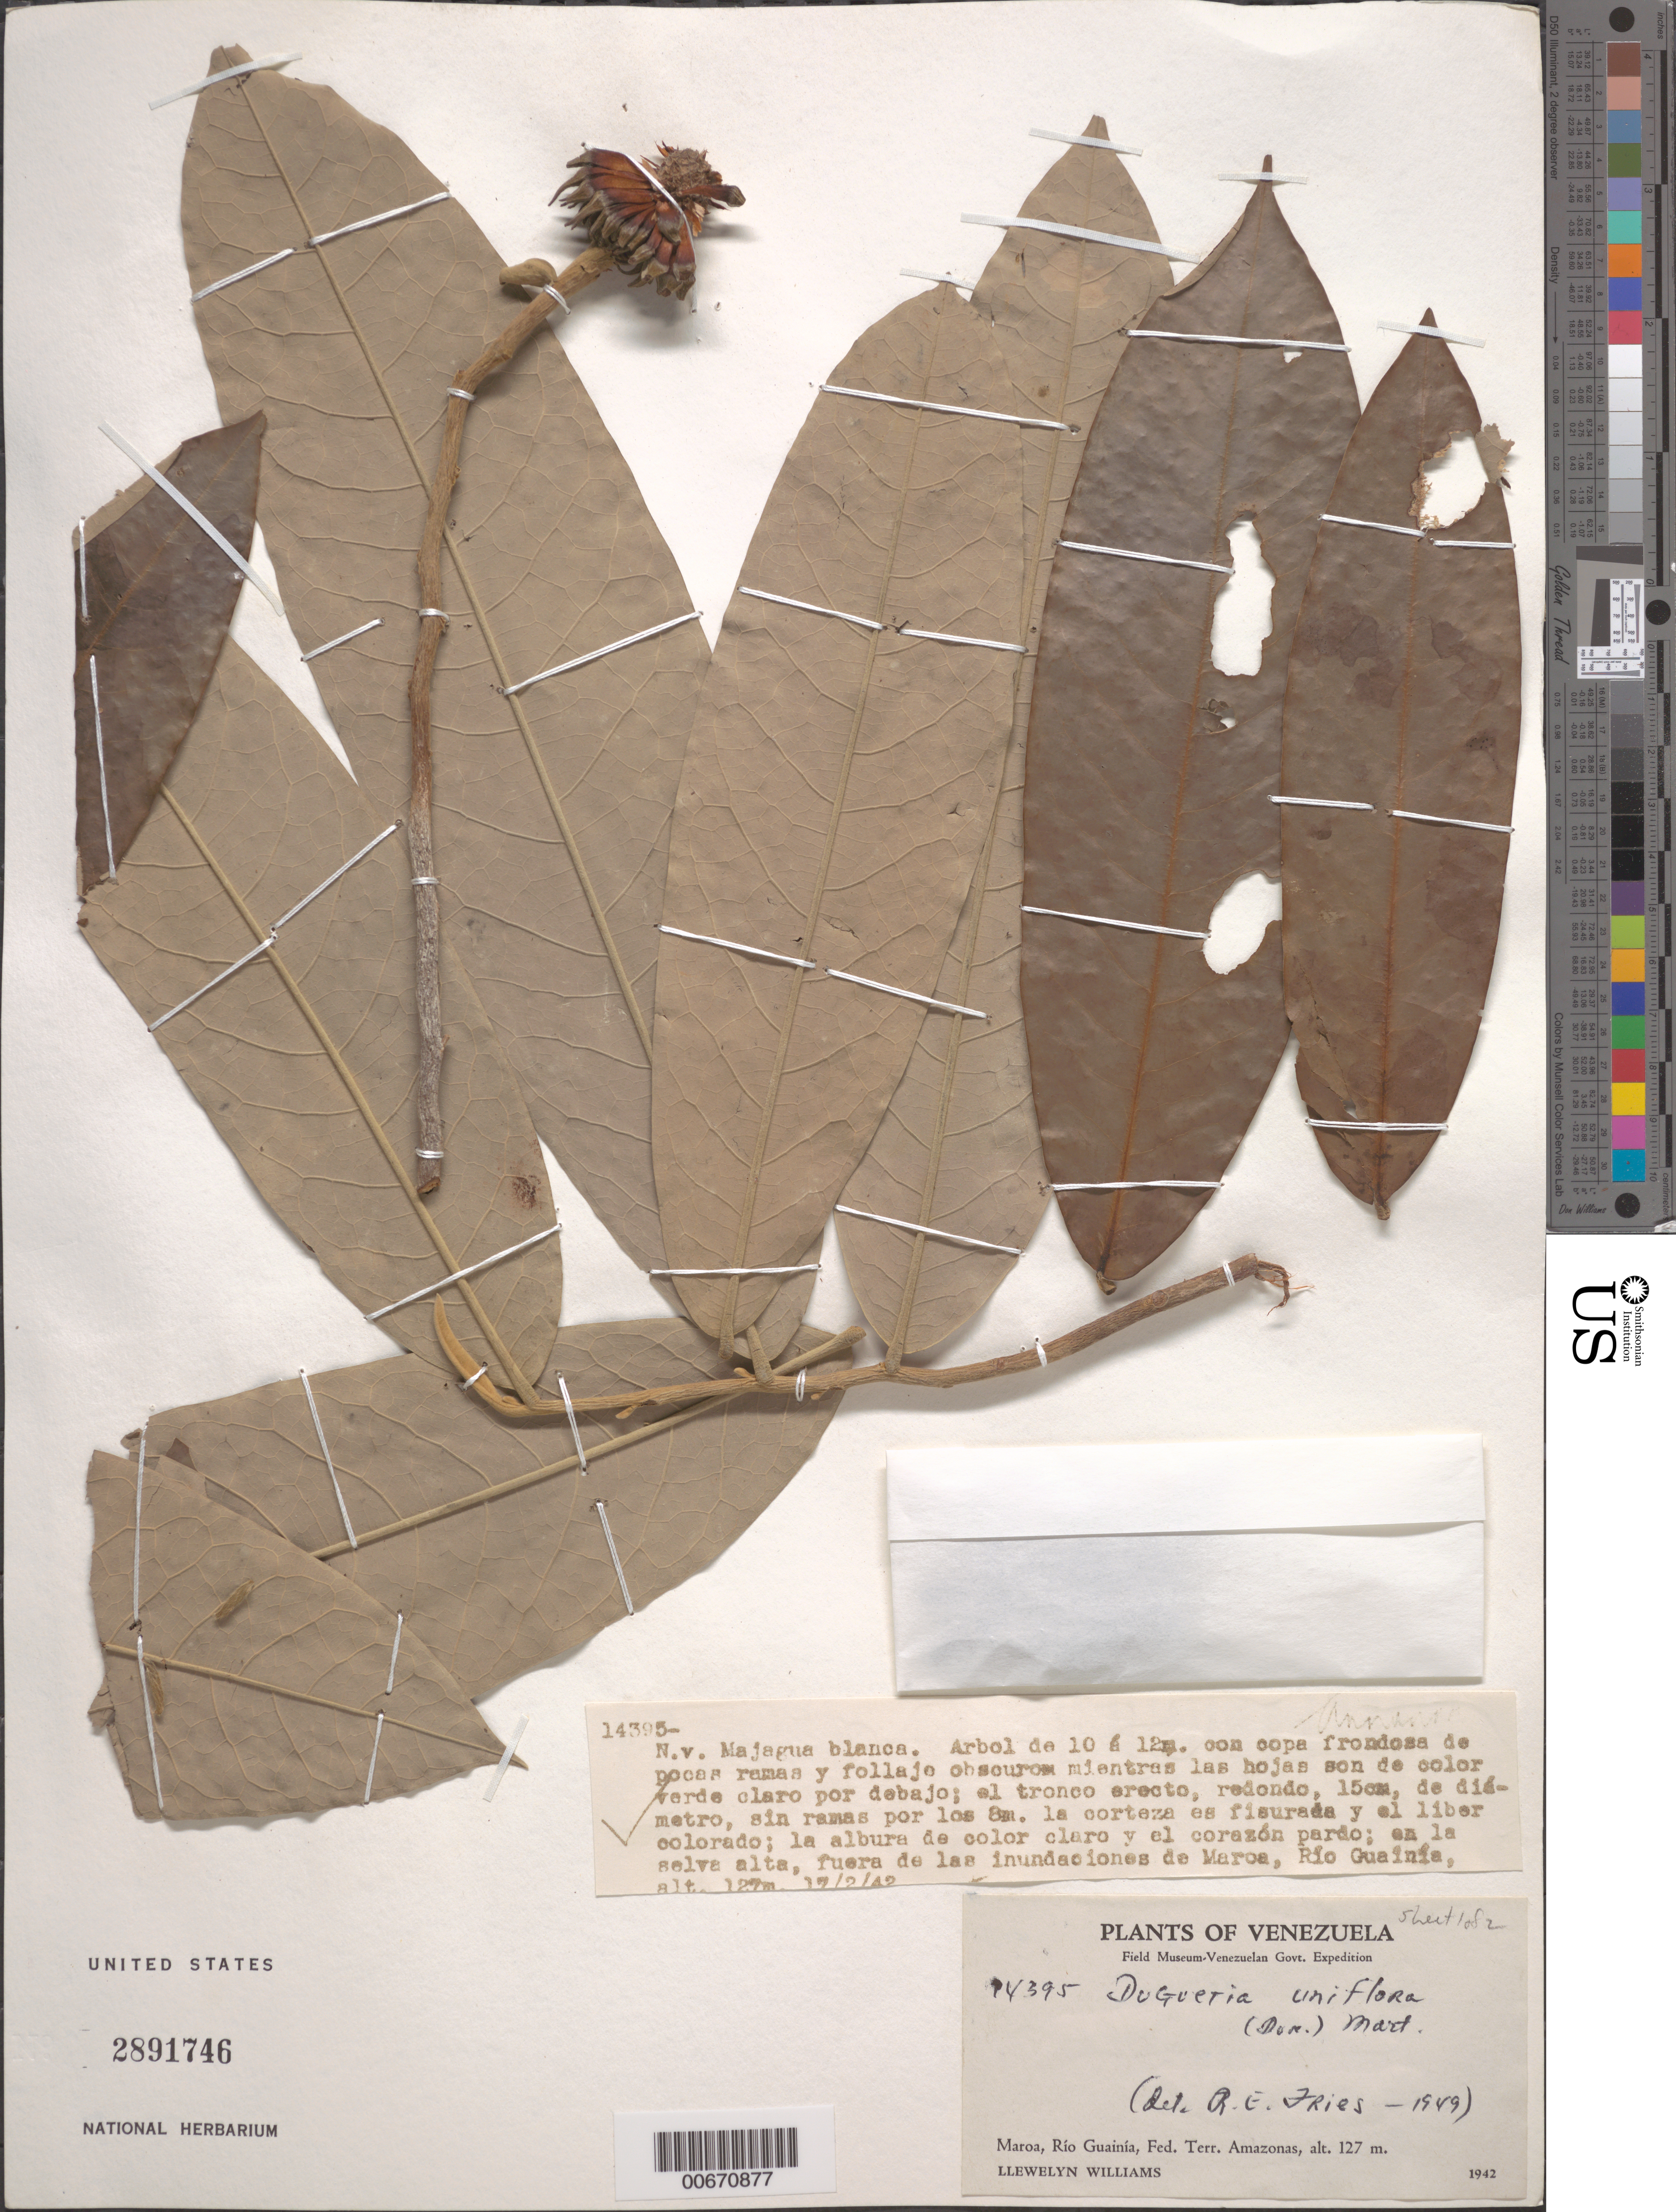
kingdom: Plantae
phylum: Tracheophyta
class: Magnoliopsida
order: Magnoliales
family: Annonaceae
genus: Duguetia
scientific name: Duguetia uniflora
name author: (DC. ex Dunal) Mart.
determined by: Fries, R. E.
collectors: Ll. Williams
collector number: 14395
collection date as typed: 17-Feb-42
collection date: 1942-02-17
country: Venezuela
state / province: Amazonas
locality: Maroa, Río Guainía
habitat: High forest, outside flooded areas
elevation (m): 127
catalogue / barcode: US 2891746